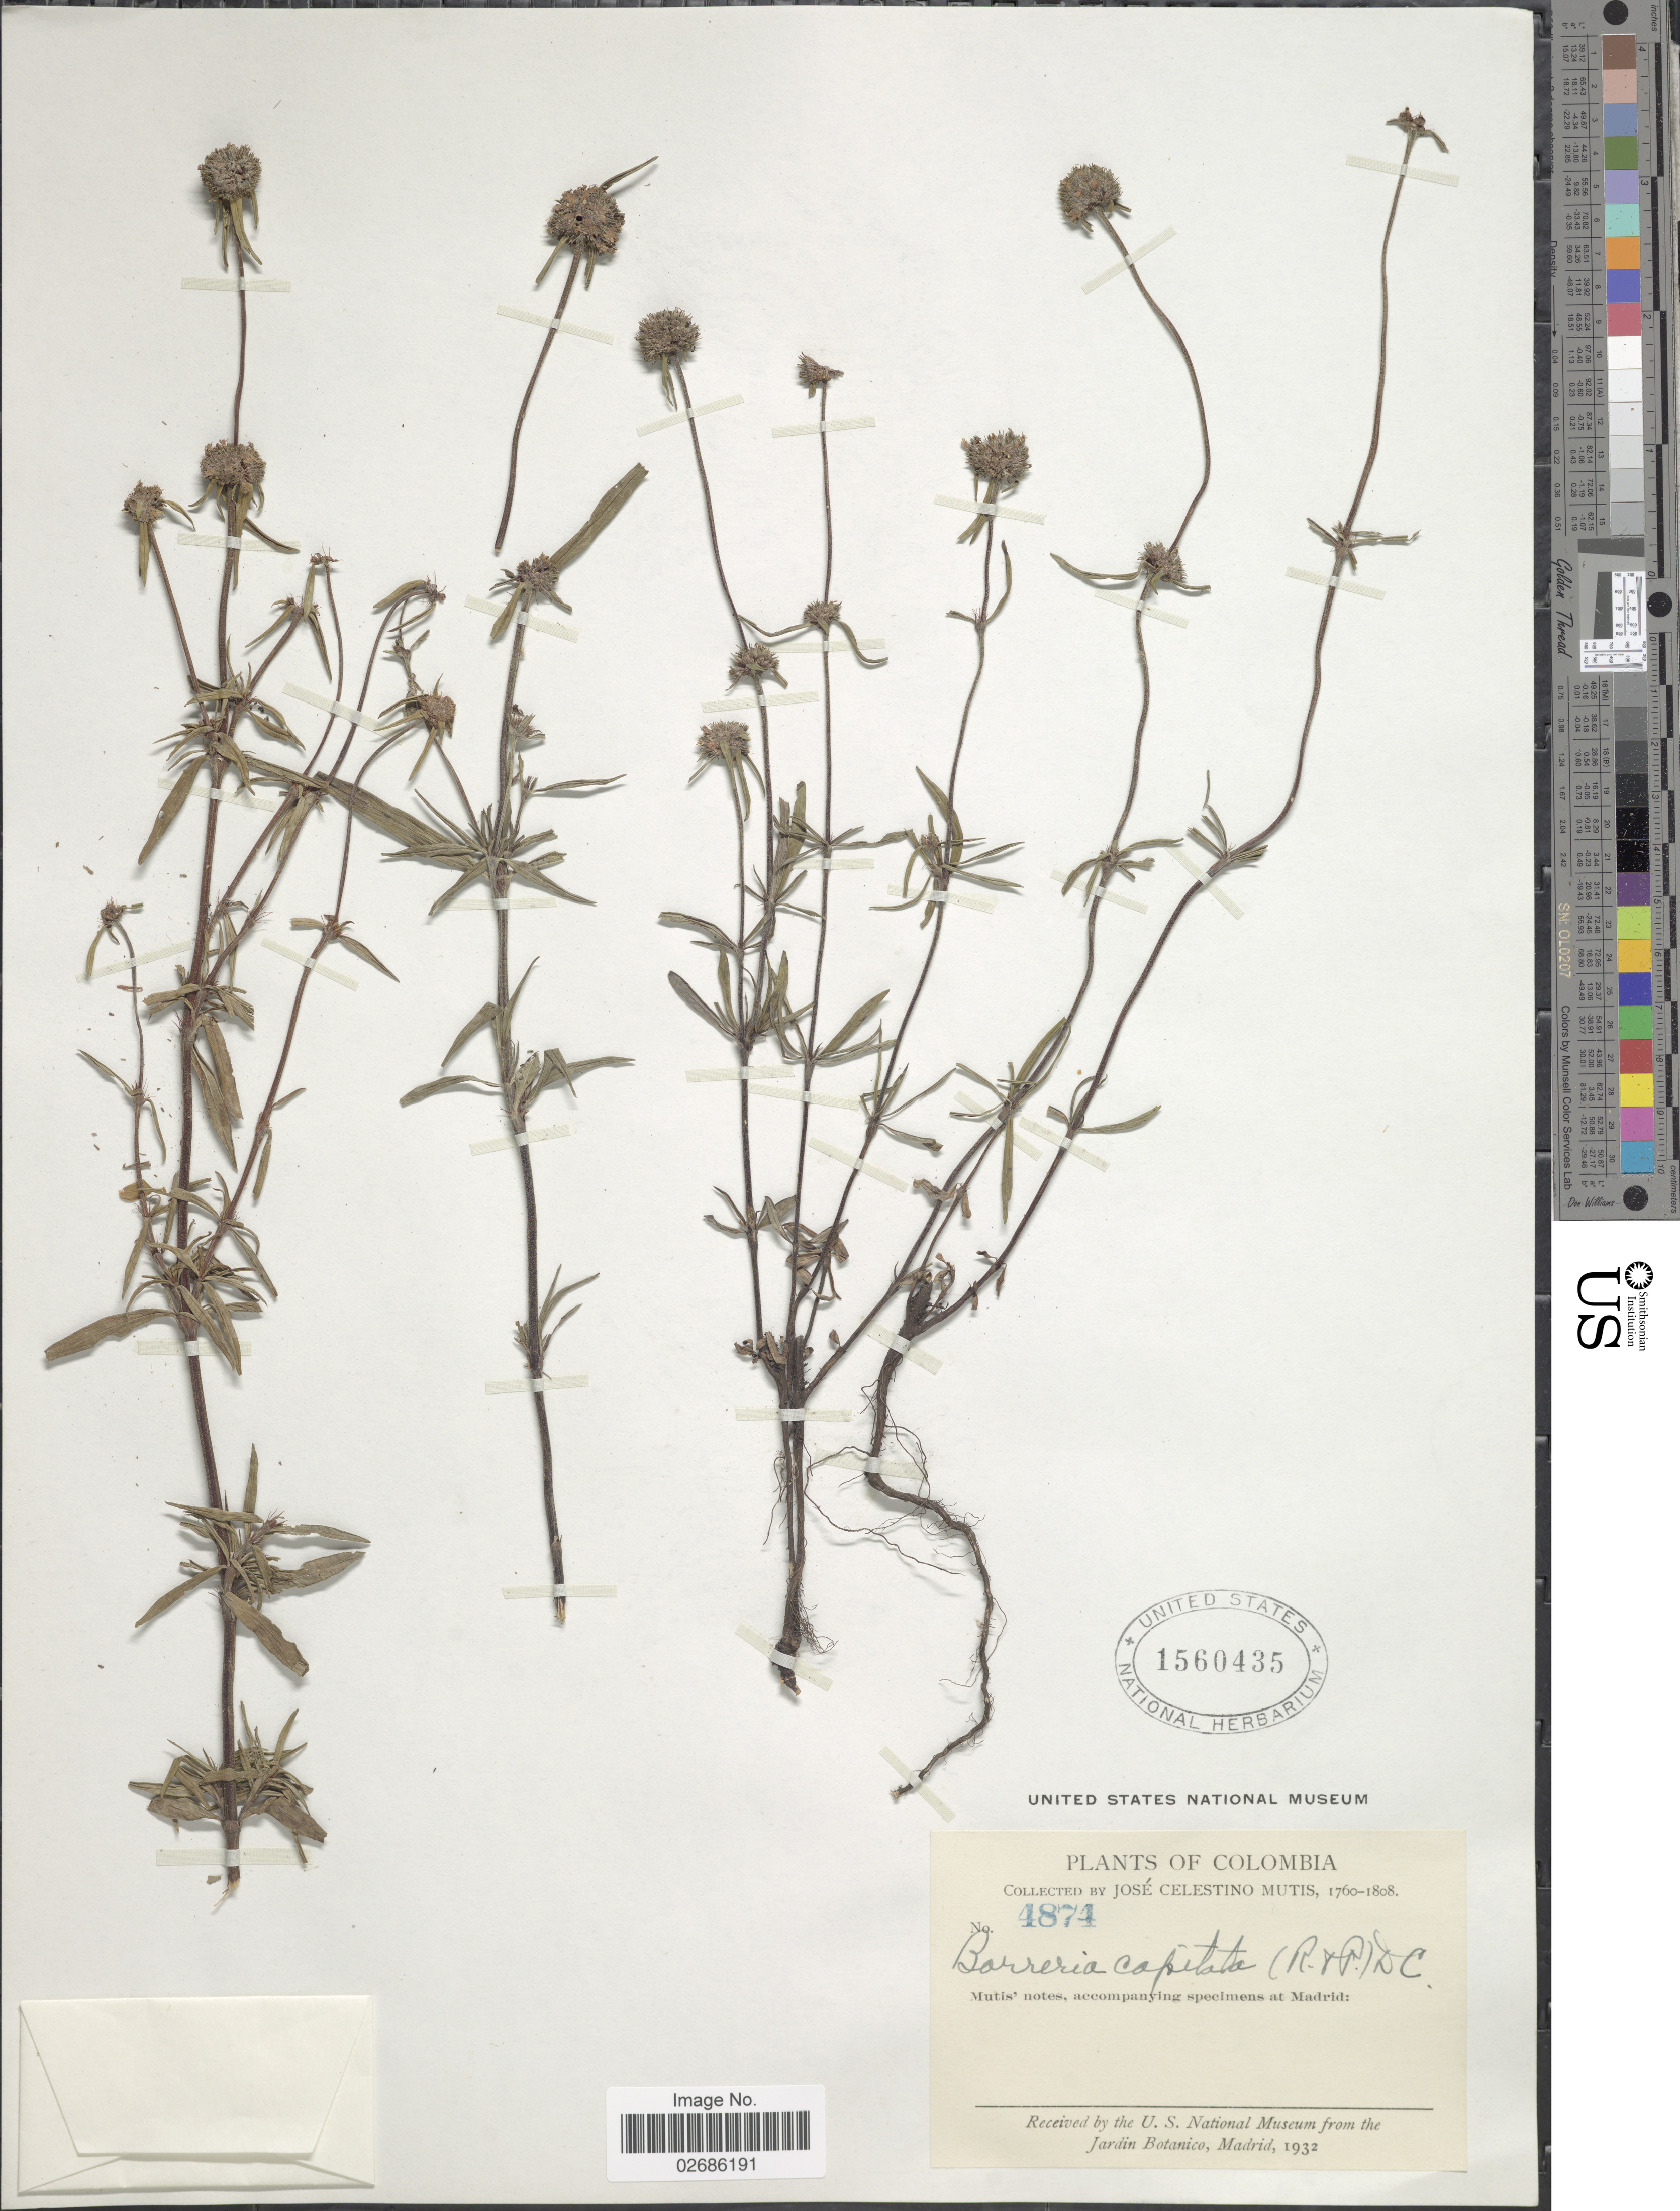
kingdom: Plantae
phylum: Tracheophyta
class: Magnoliopsida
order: Gentianales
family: Rubiaceae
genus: Borreria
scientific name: Borreria capitata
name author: (Ruiz & Pav.) DC.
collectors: J. C. B. Mutis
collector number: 4874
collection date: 1760/1808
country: Colombia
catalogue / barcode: US 1560435